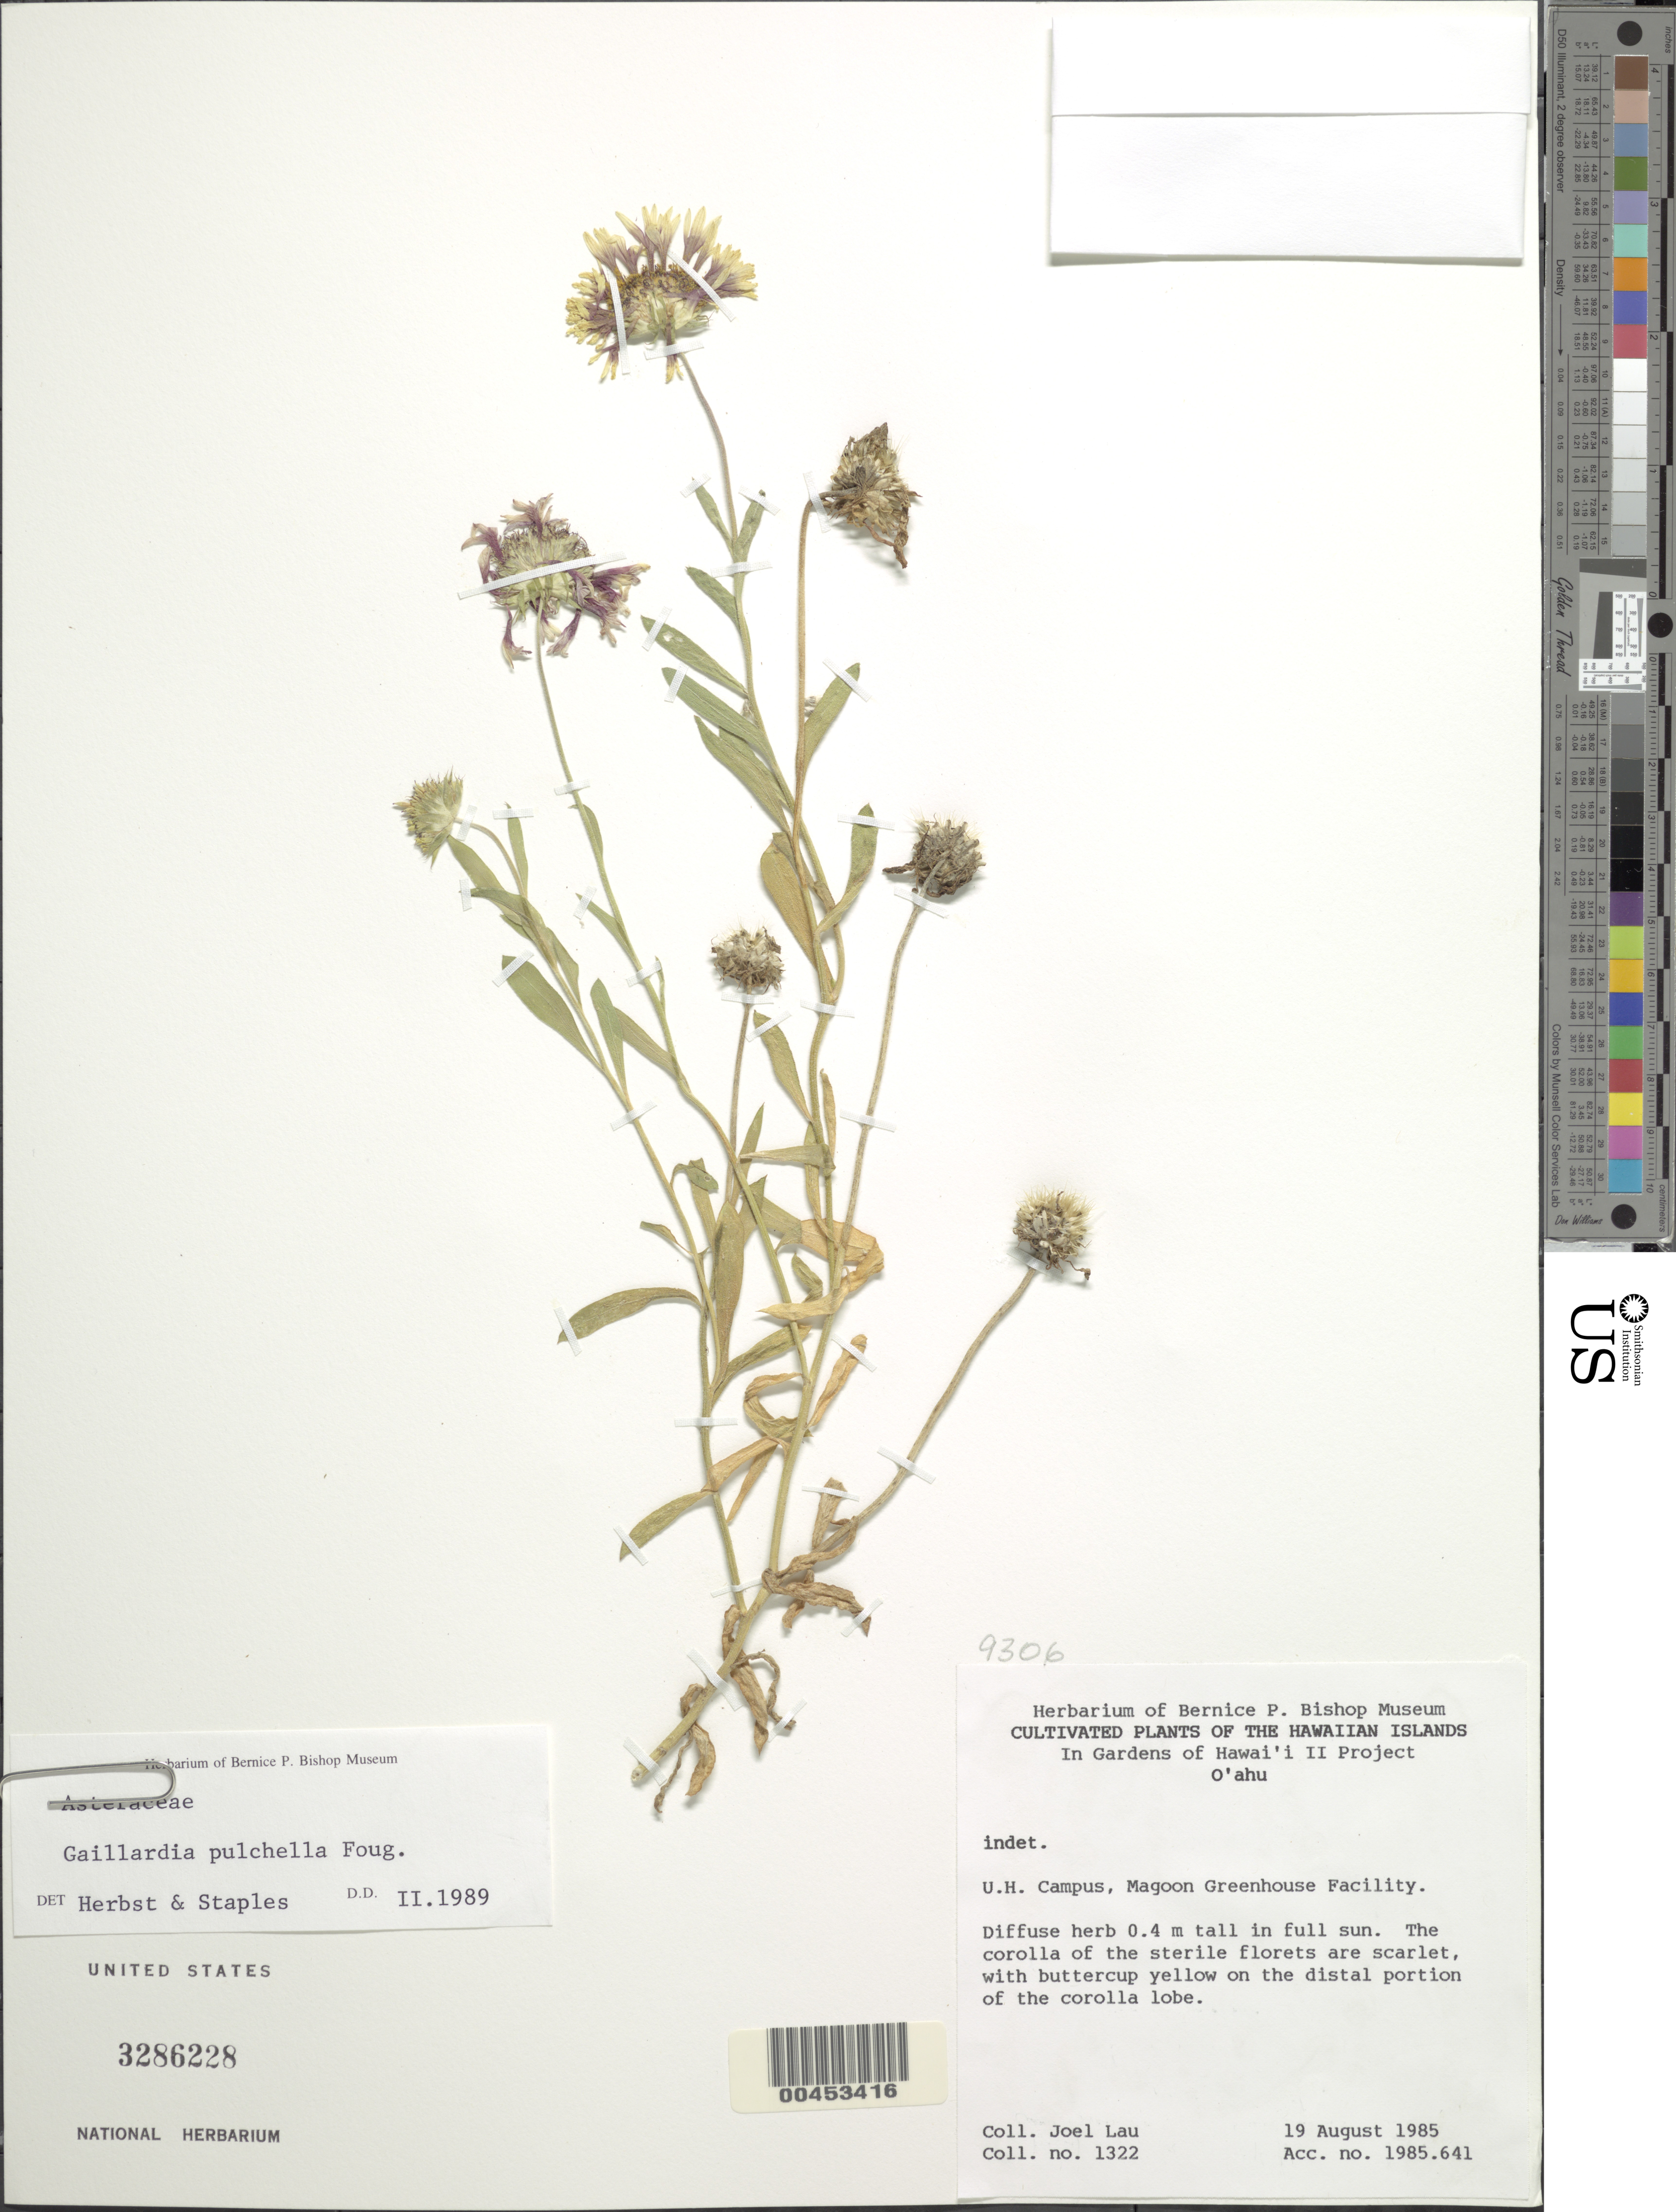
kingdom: Plantae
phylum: Tracheophyta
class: Magnoliopsida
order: Asterales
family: Asteraceae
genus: Gaillardia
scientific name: Gaillardia pulchella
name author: Foug.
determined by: Herbst, D. R.; Staples, G. W.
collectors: J. Lau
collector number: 1322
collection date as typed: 19 Aug 1985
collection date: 1985-08-19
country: United States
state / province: Hawaii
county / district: Honolulu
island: Oahu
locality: U.H. Campus, Magoon Greenhouse Facility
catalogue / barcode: US 3286228